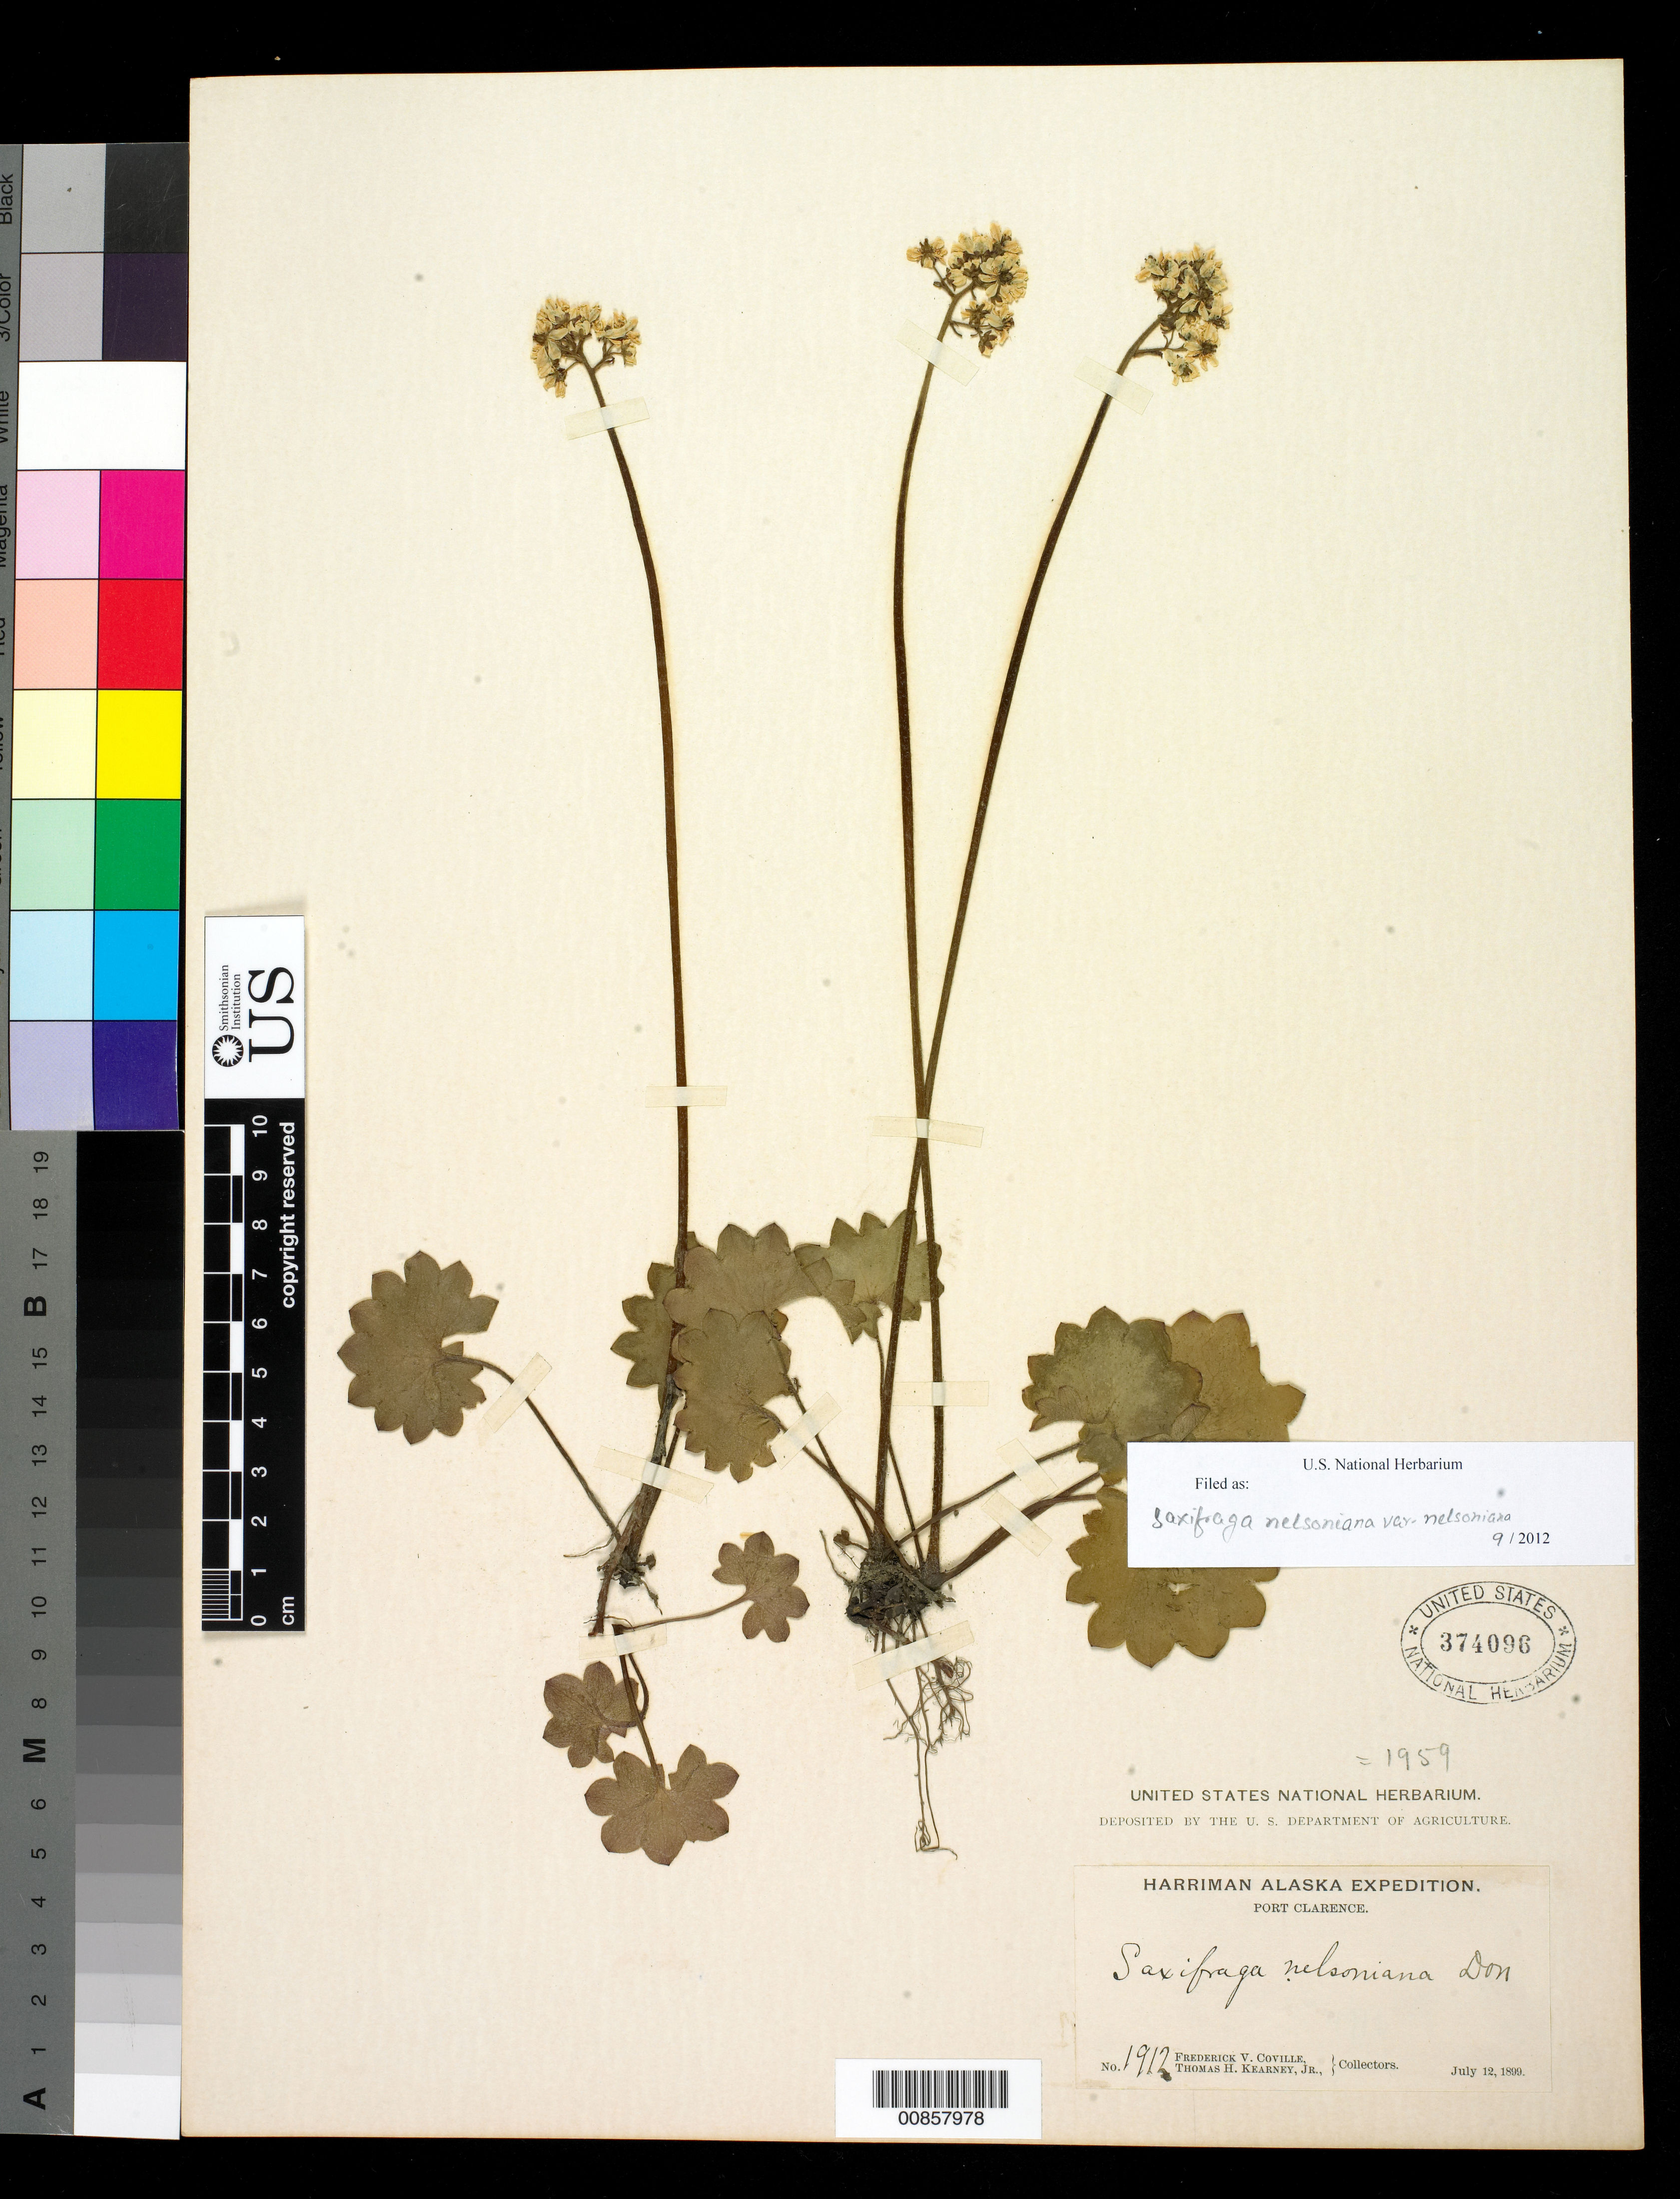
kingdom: Plantae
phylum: Tracheophyta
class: Magnoliopsida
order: Saxifragales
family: Saxifragaceae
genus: Micranthes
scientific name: Micranthes nelsoniana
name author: (D. Don) Small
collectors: F. V. Coville & T. H. Kearney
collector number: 1912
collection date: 1899-07-12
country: United States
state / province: Alaska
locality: Port Clarence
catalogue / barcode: US 374096